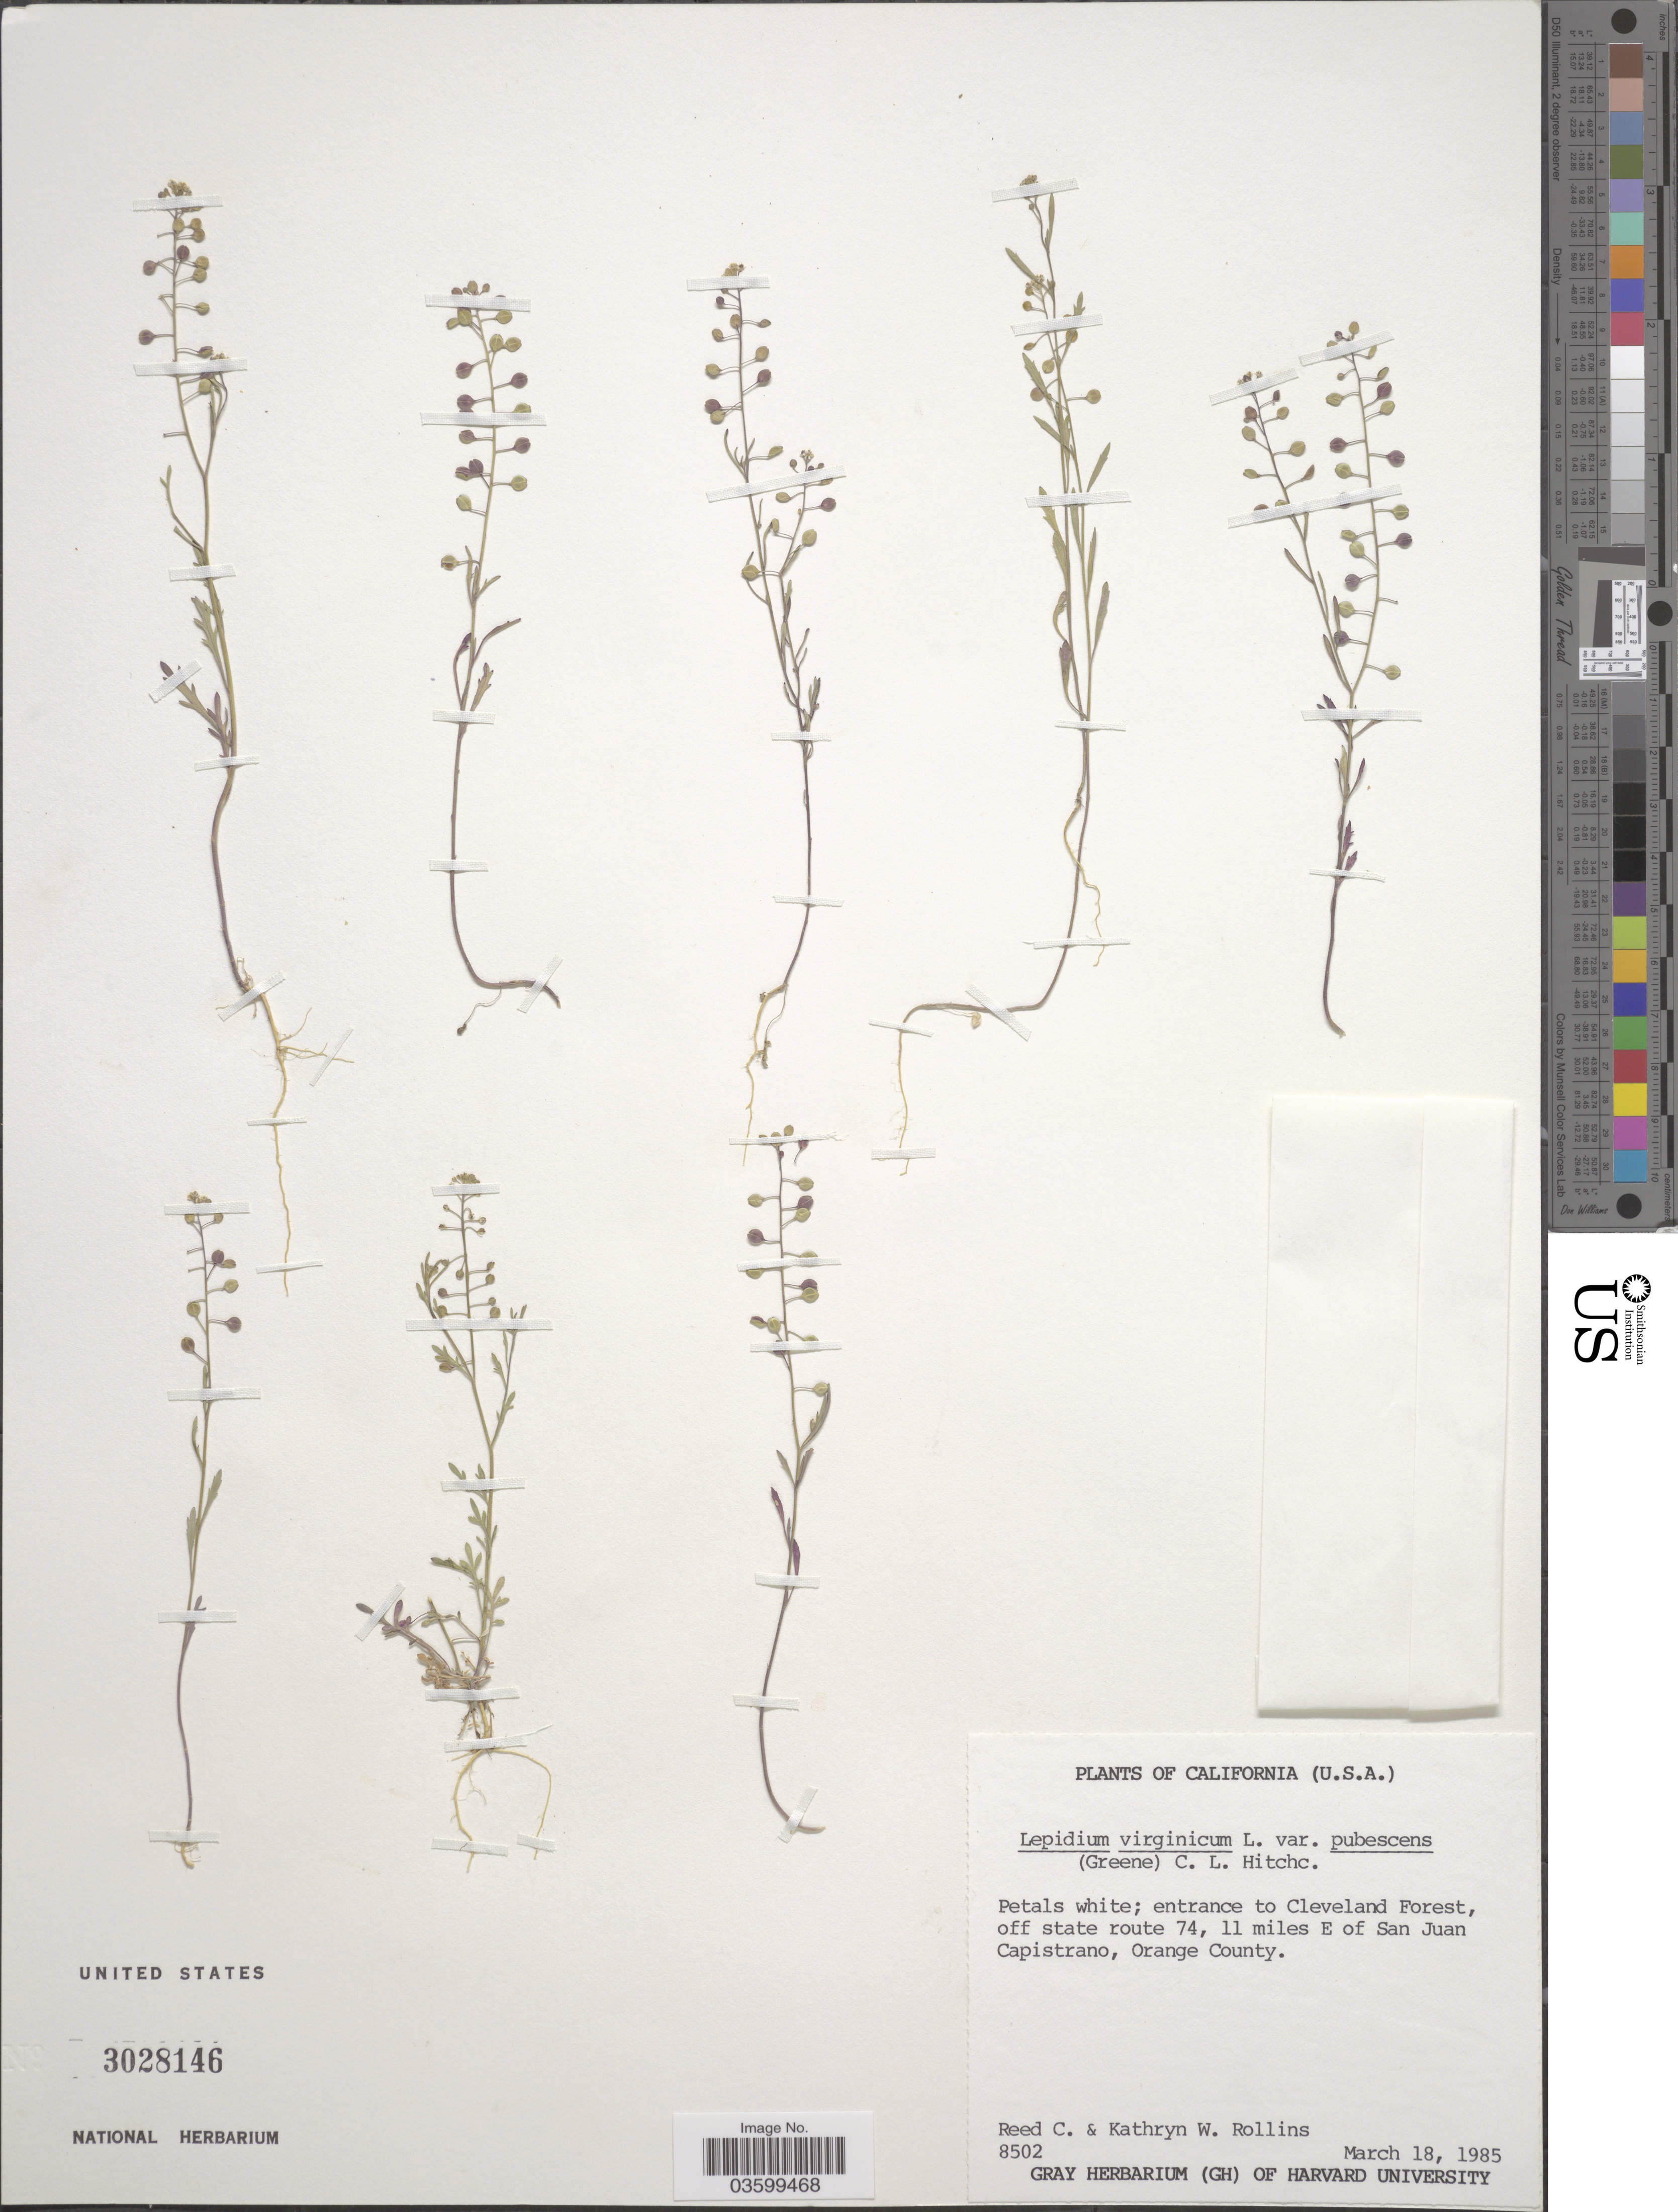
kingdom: Plantae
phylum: Tracheophyta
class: Magnoliopsida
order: Brassicales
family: Brassicaceae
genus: Lepidium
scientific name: Lepidium virginicum var. pubescens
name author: (Greene) C.L. Hitchc.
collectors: R. C. Rollins & K. W. Rollins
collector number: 8502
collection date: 1985-03-18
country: United States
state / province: California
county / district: Orange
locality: Entrance to Cleveland Forest, off state route 74, 11 miles E of San Juan Capistrano, Orange County.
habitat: entrance to forest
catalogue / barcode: US 3028146